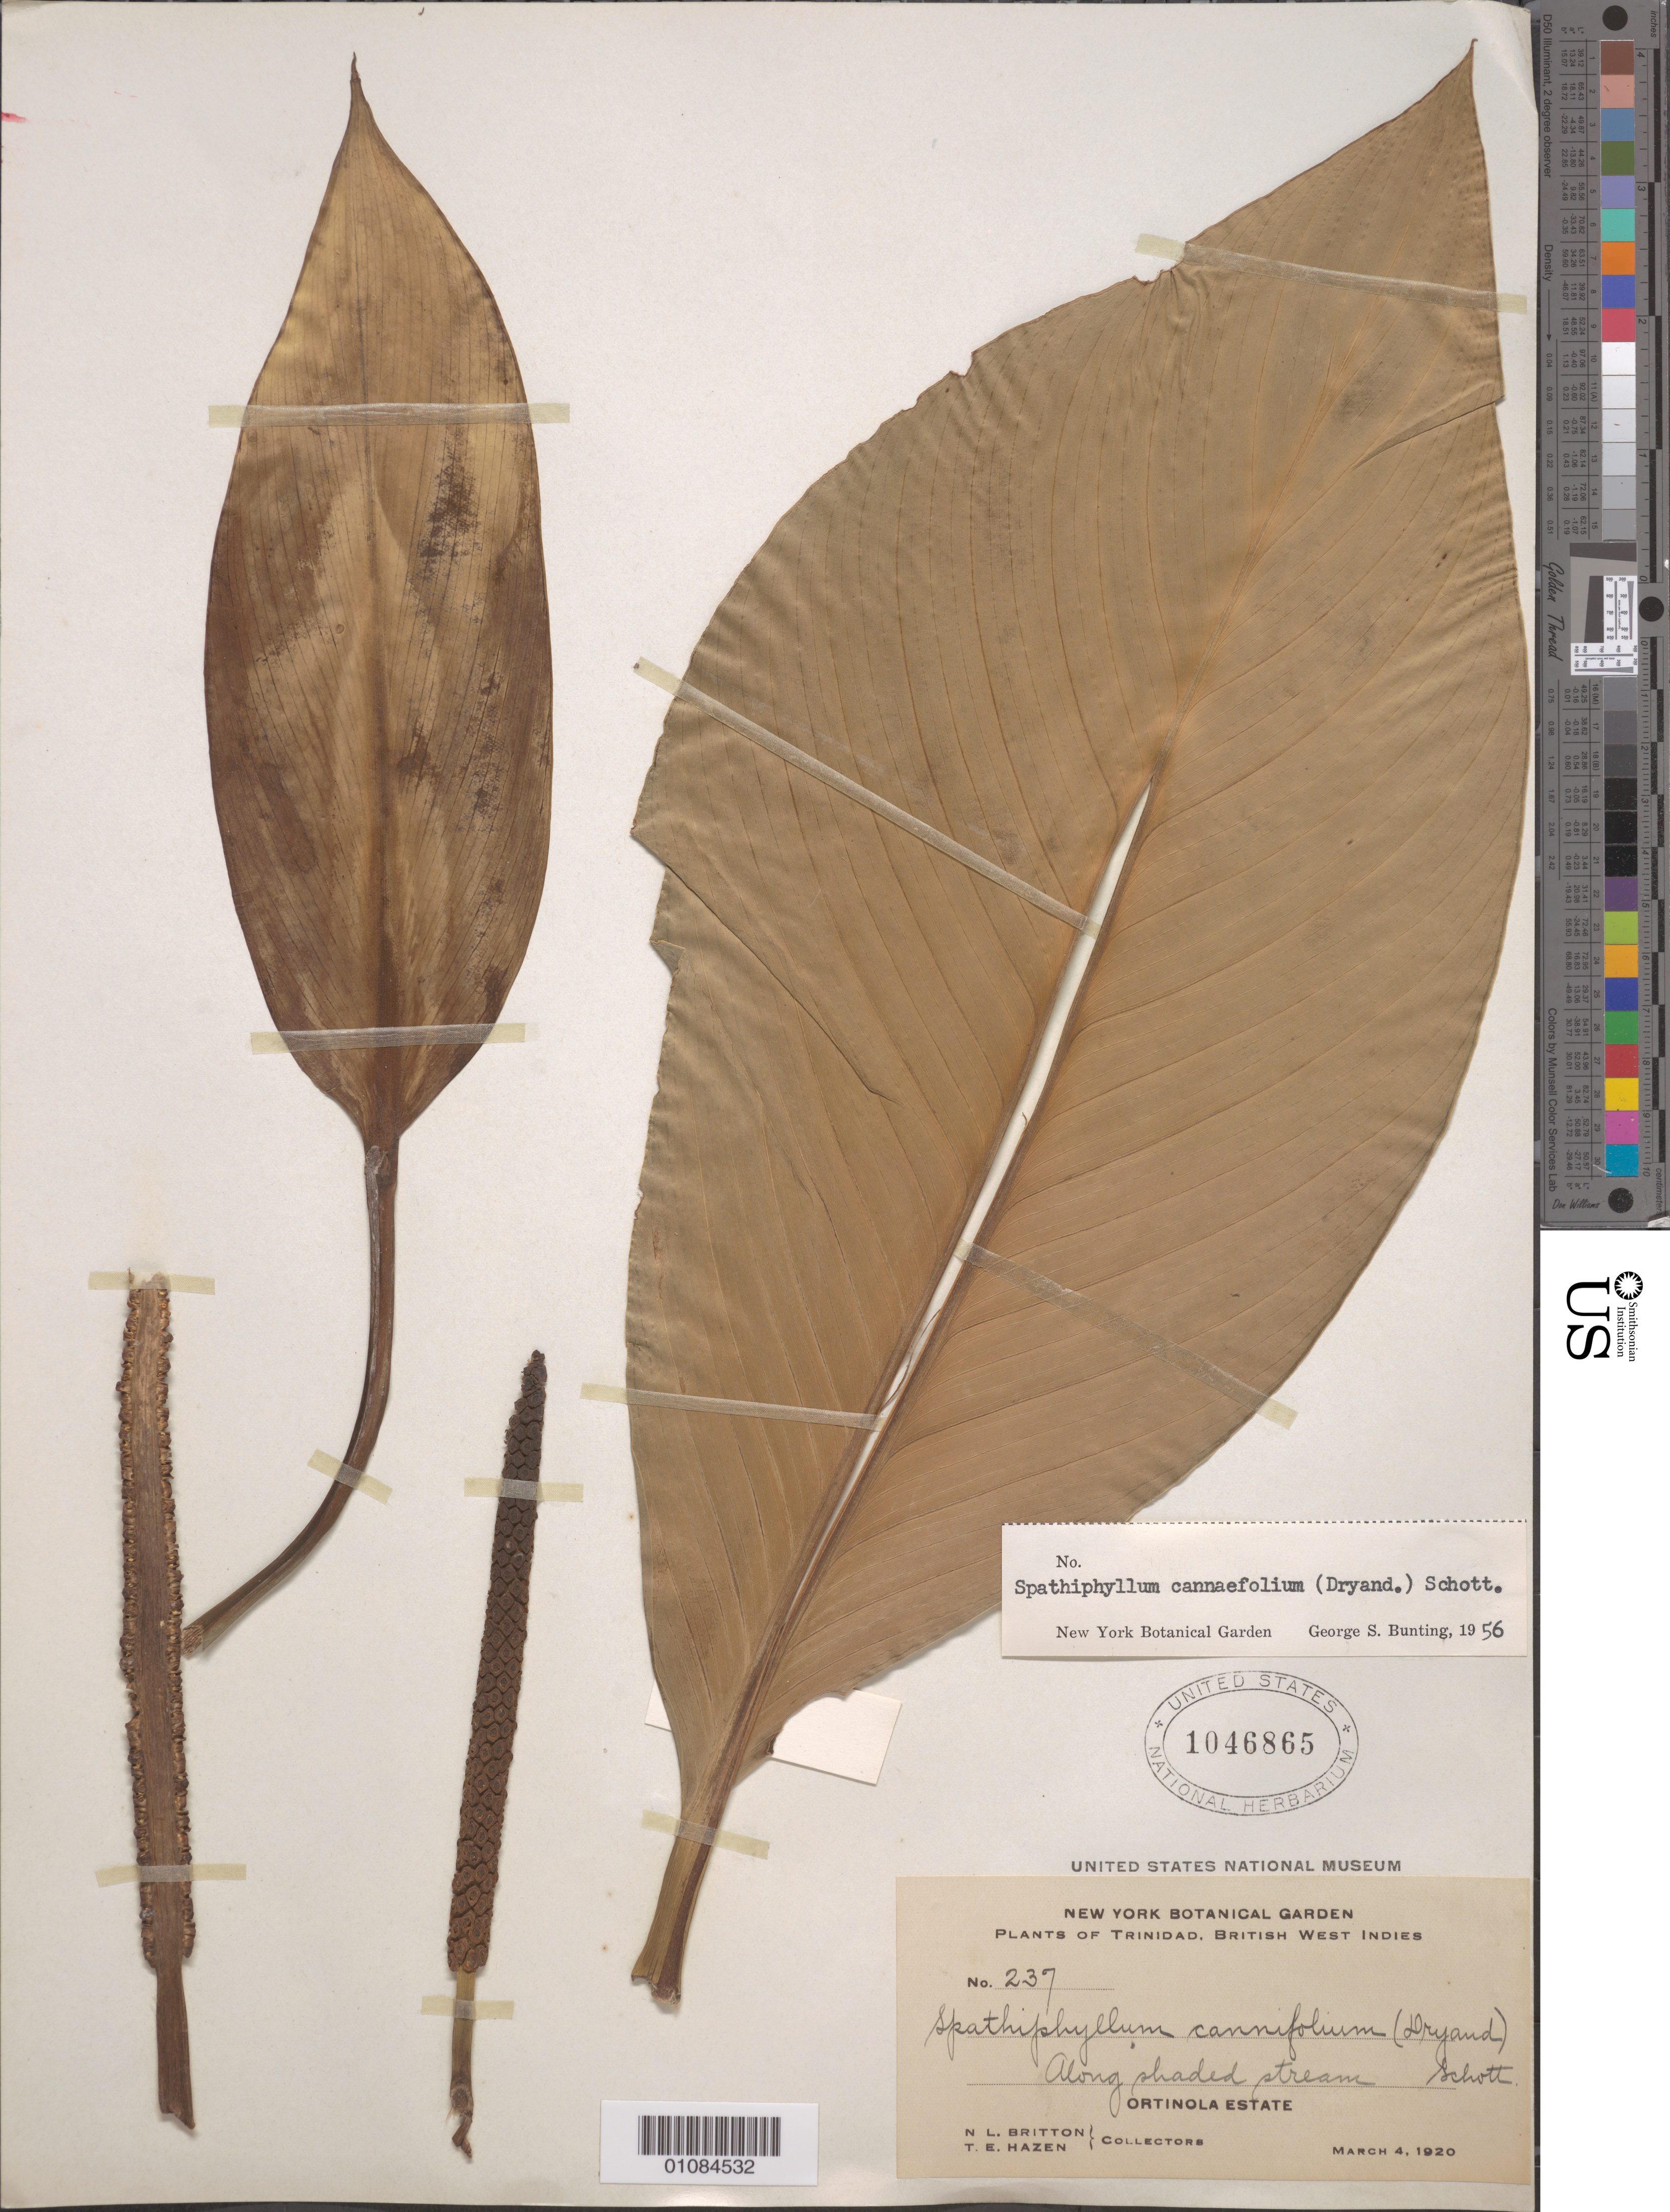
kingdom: Plantae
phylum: Tracheophyta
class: Liliopsida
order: Alismatales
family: Araceae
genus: Spathiphyllum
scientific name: Spathiphyllum cannifolium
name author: (Dryand. ex Sims) Schott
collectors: N. Britton & T. E. Hazen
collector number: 237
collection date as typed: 04 Mar 1920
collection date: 1920-03-04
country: Trinidad and Tobago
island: Trinidad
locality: Ortinola Estate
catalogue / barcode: US 1046865